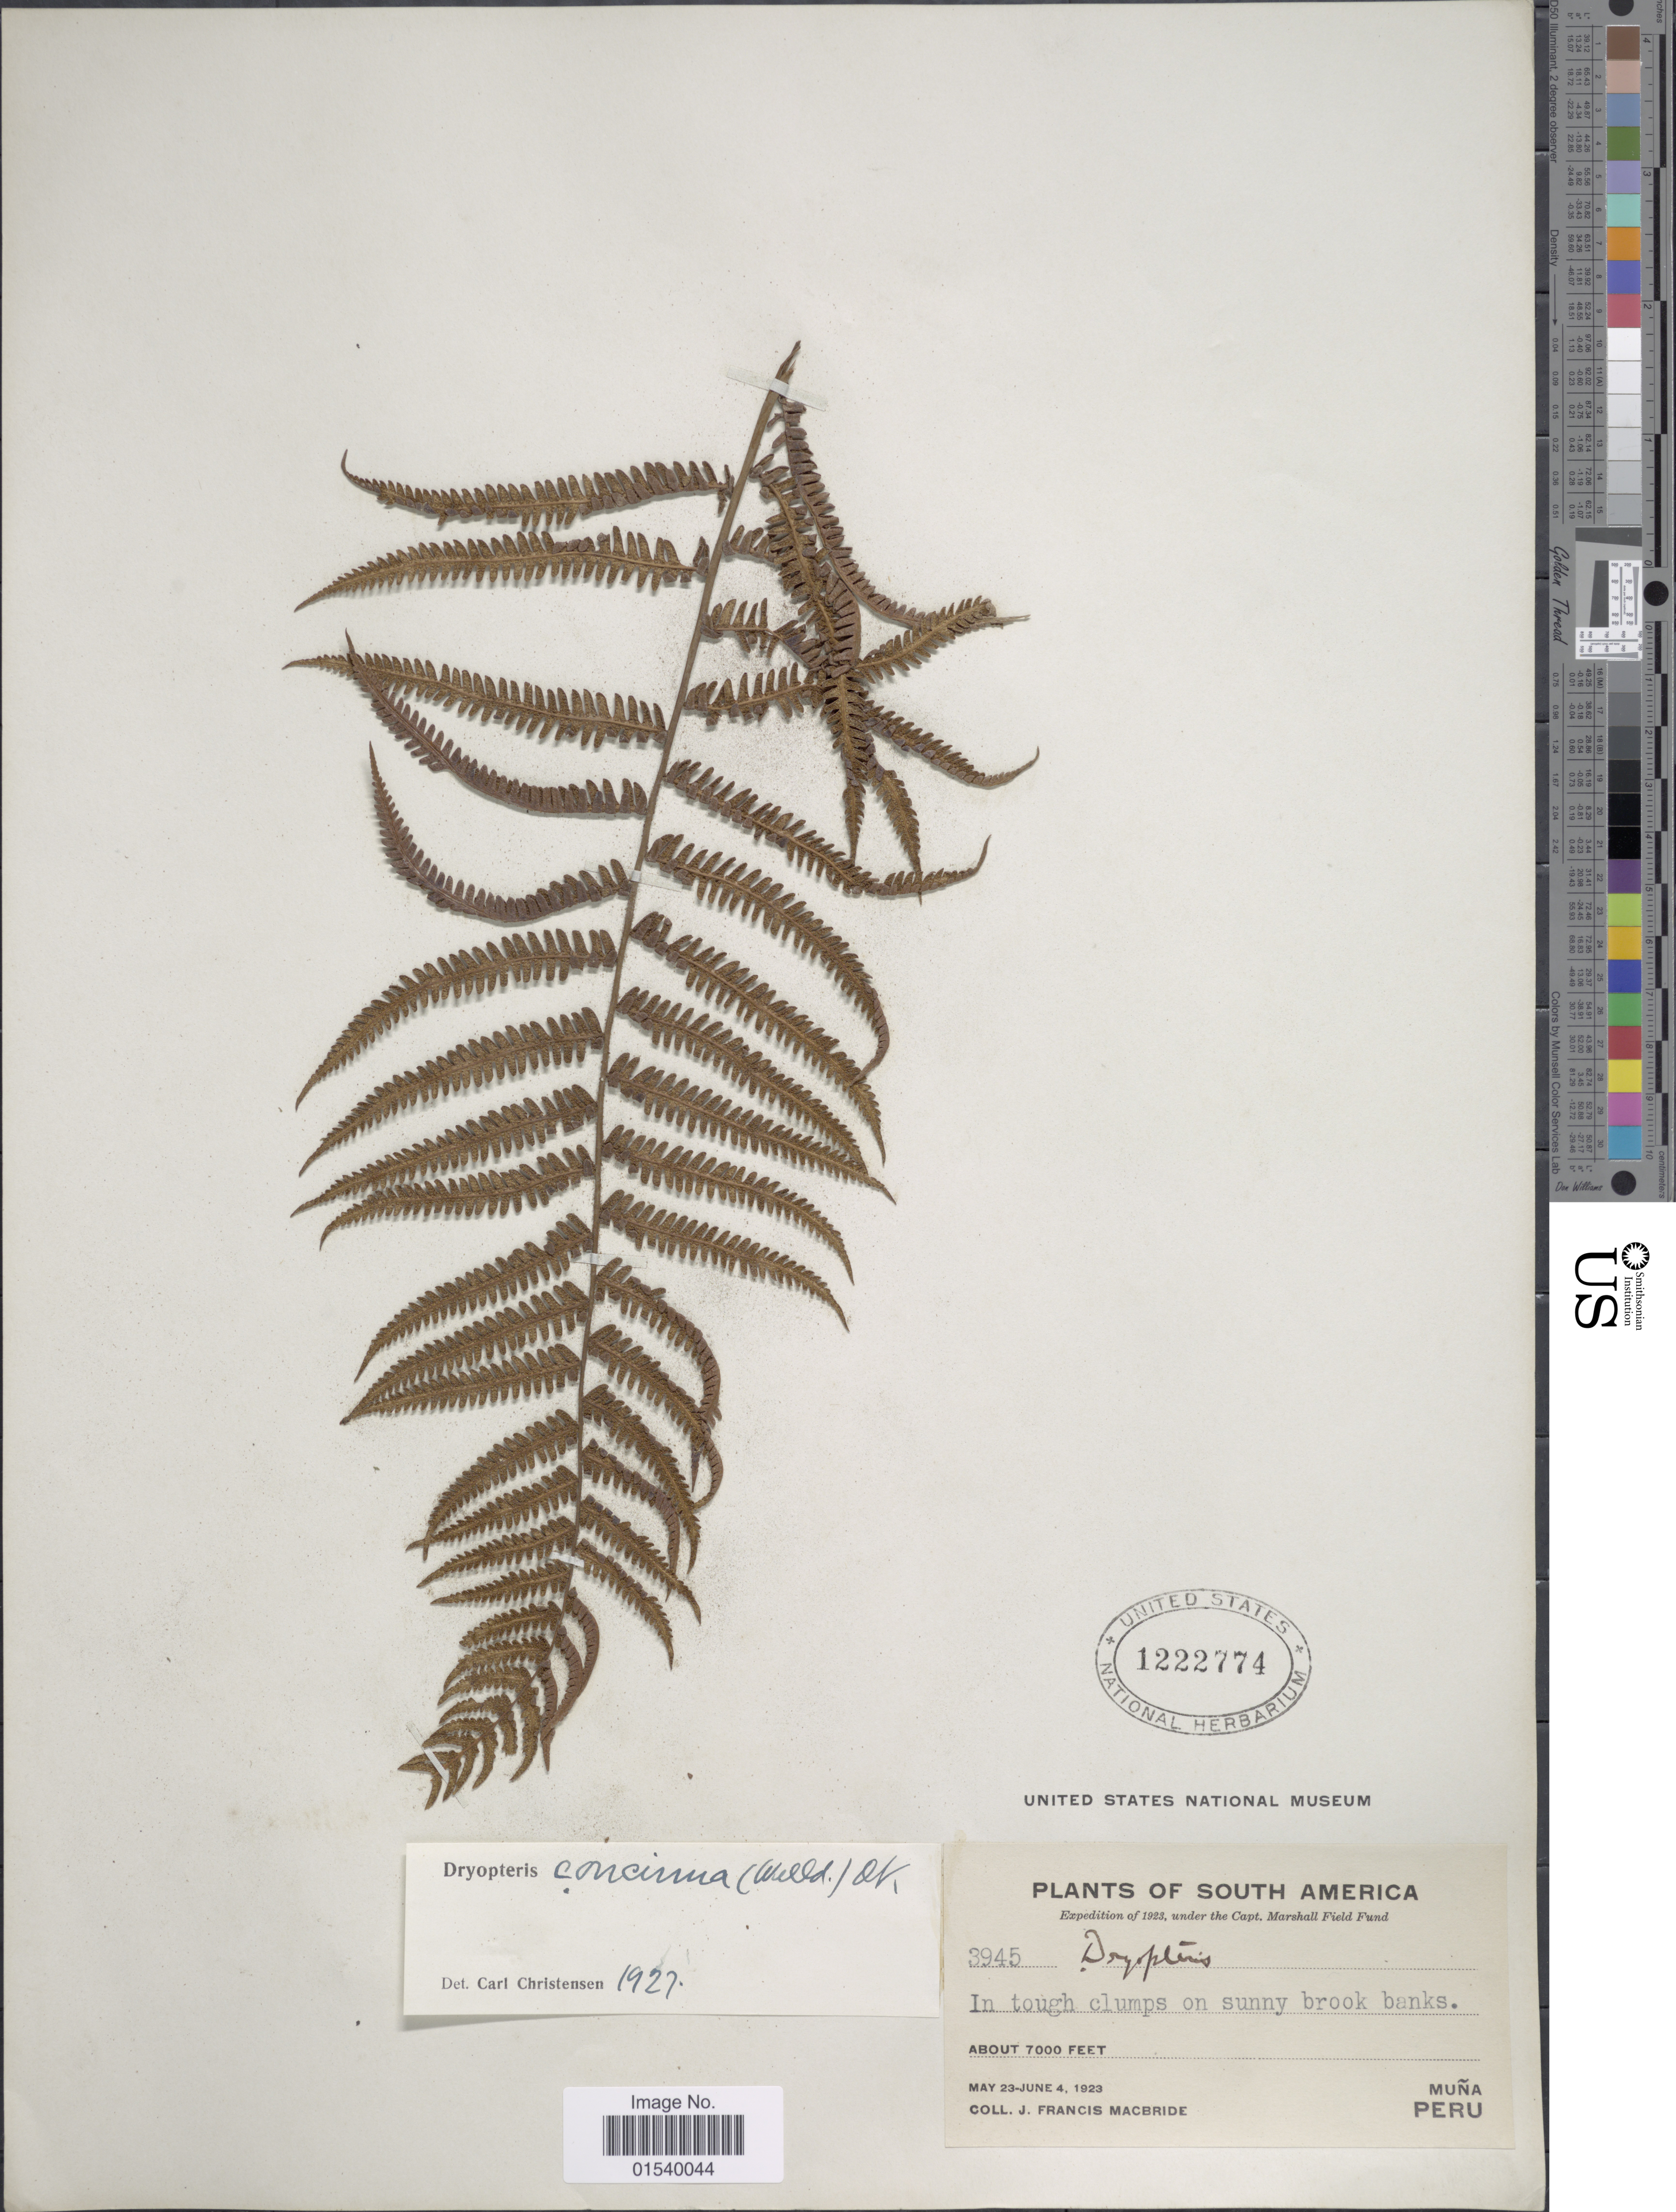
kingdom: Plantae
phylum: Tracheophyta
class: Polypodiopsida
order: Polypodiales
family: Thelypteridaceae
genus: Amauropelta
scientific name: Amauropelta concinna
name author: (Willd.) Pic. Serm.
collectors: J. F. Macbride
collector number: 3945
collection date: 1923-05-23/1923-06-04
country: Peru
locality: In tough clumps on sunny brook banks, Muña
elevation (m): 2134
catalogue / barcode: US 1222774